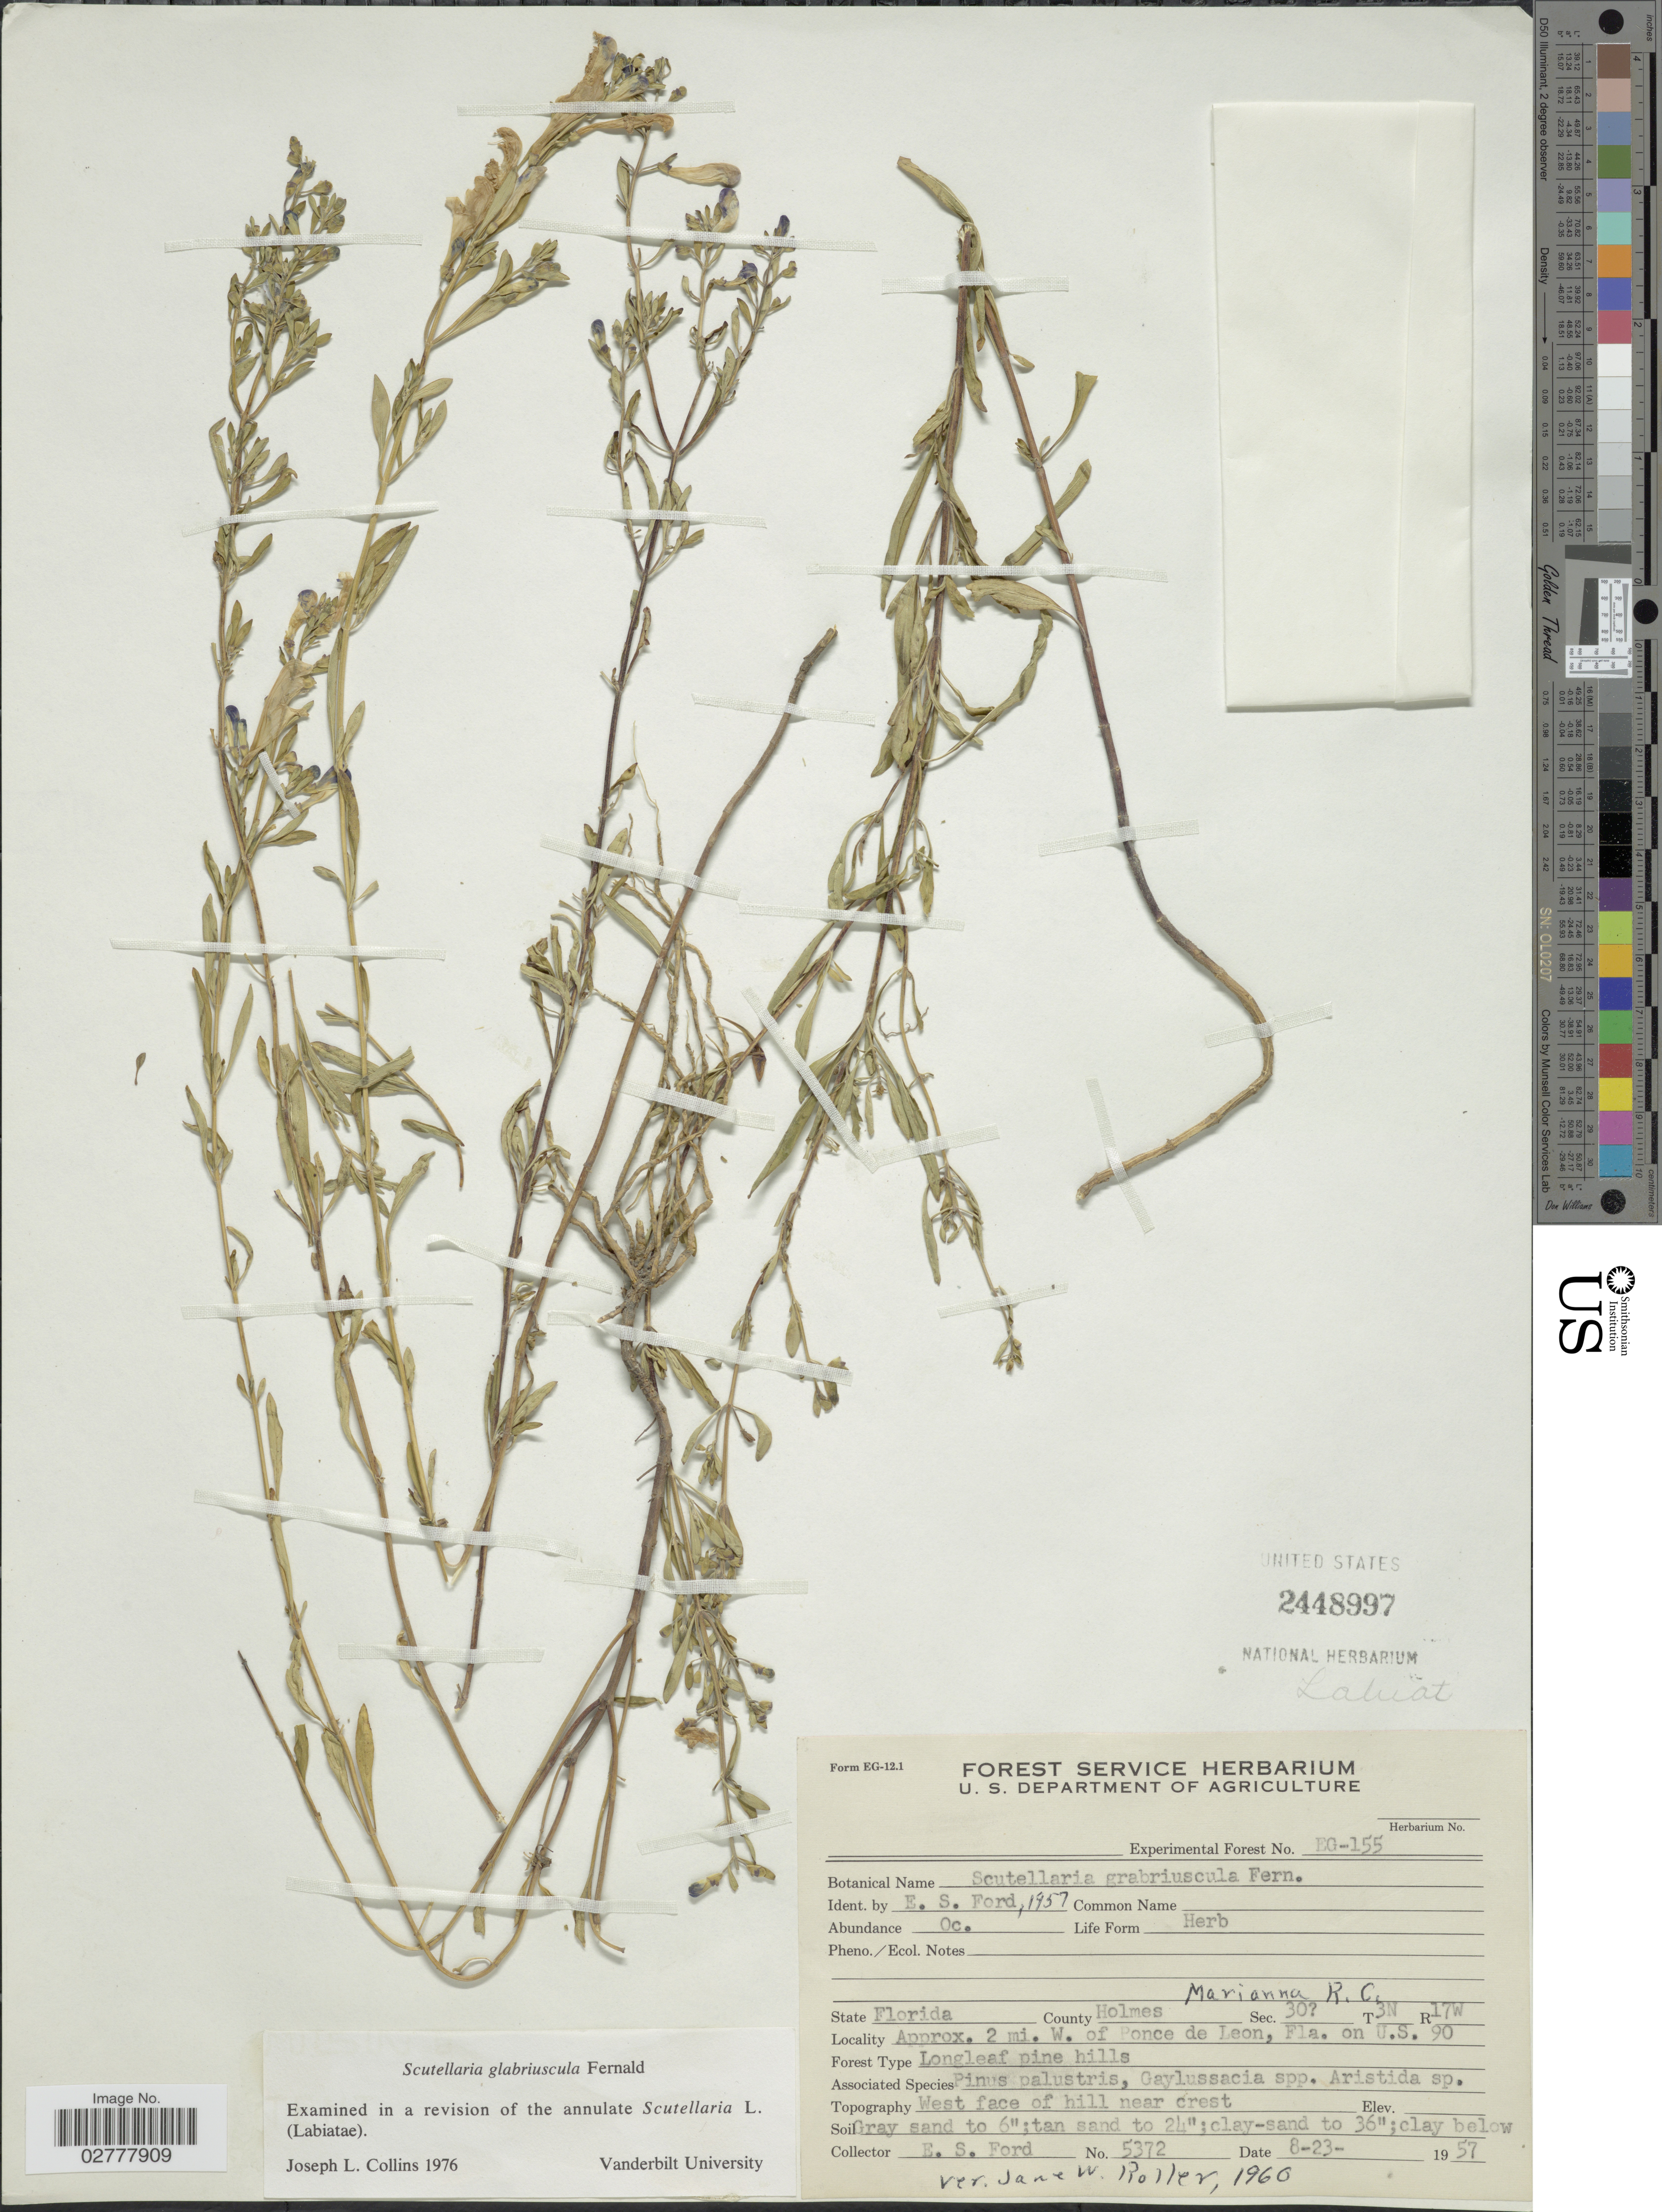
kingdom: Plantae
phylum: Tracheophyta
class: Magnoliopsida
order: Lamiales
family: Lamiaceae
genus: Scutellaria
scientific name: Scutellaria glabriuscula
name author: Fernald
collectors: E. Ford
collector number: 5372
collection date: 1957-08-23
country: United States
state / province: Florida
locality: County Holmes. Sec. 30 T3N R17W. Approx. 2 mi. W. of Ponce de Leon, Fla. on U.S. 90.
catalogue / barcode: US 2448997